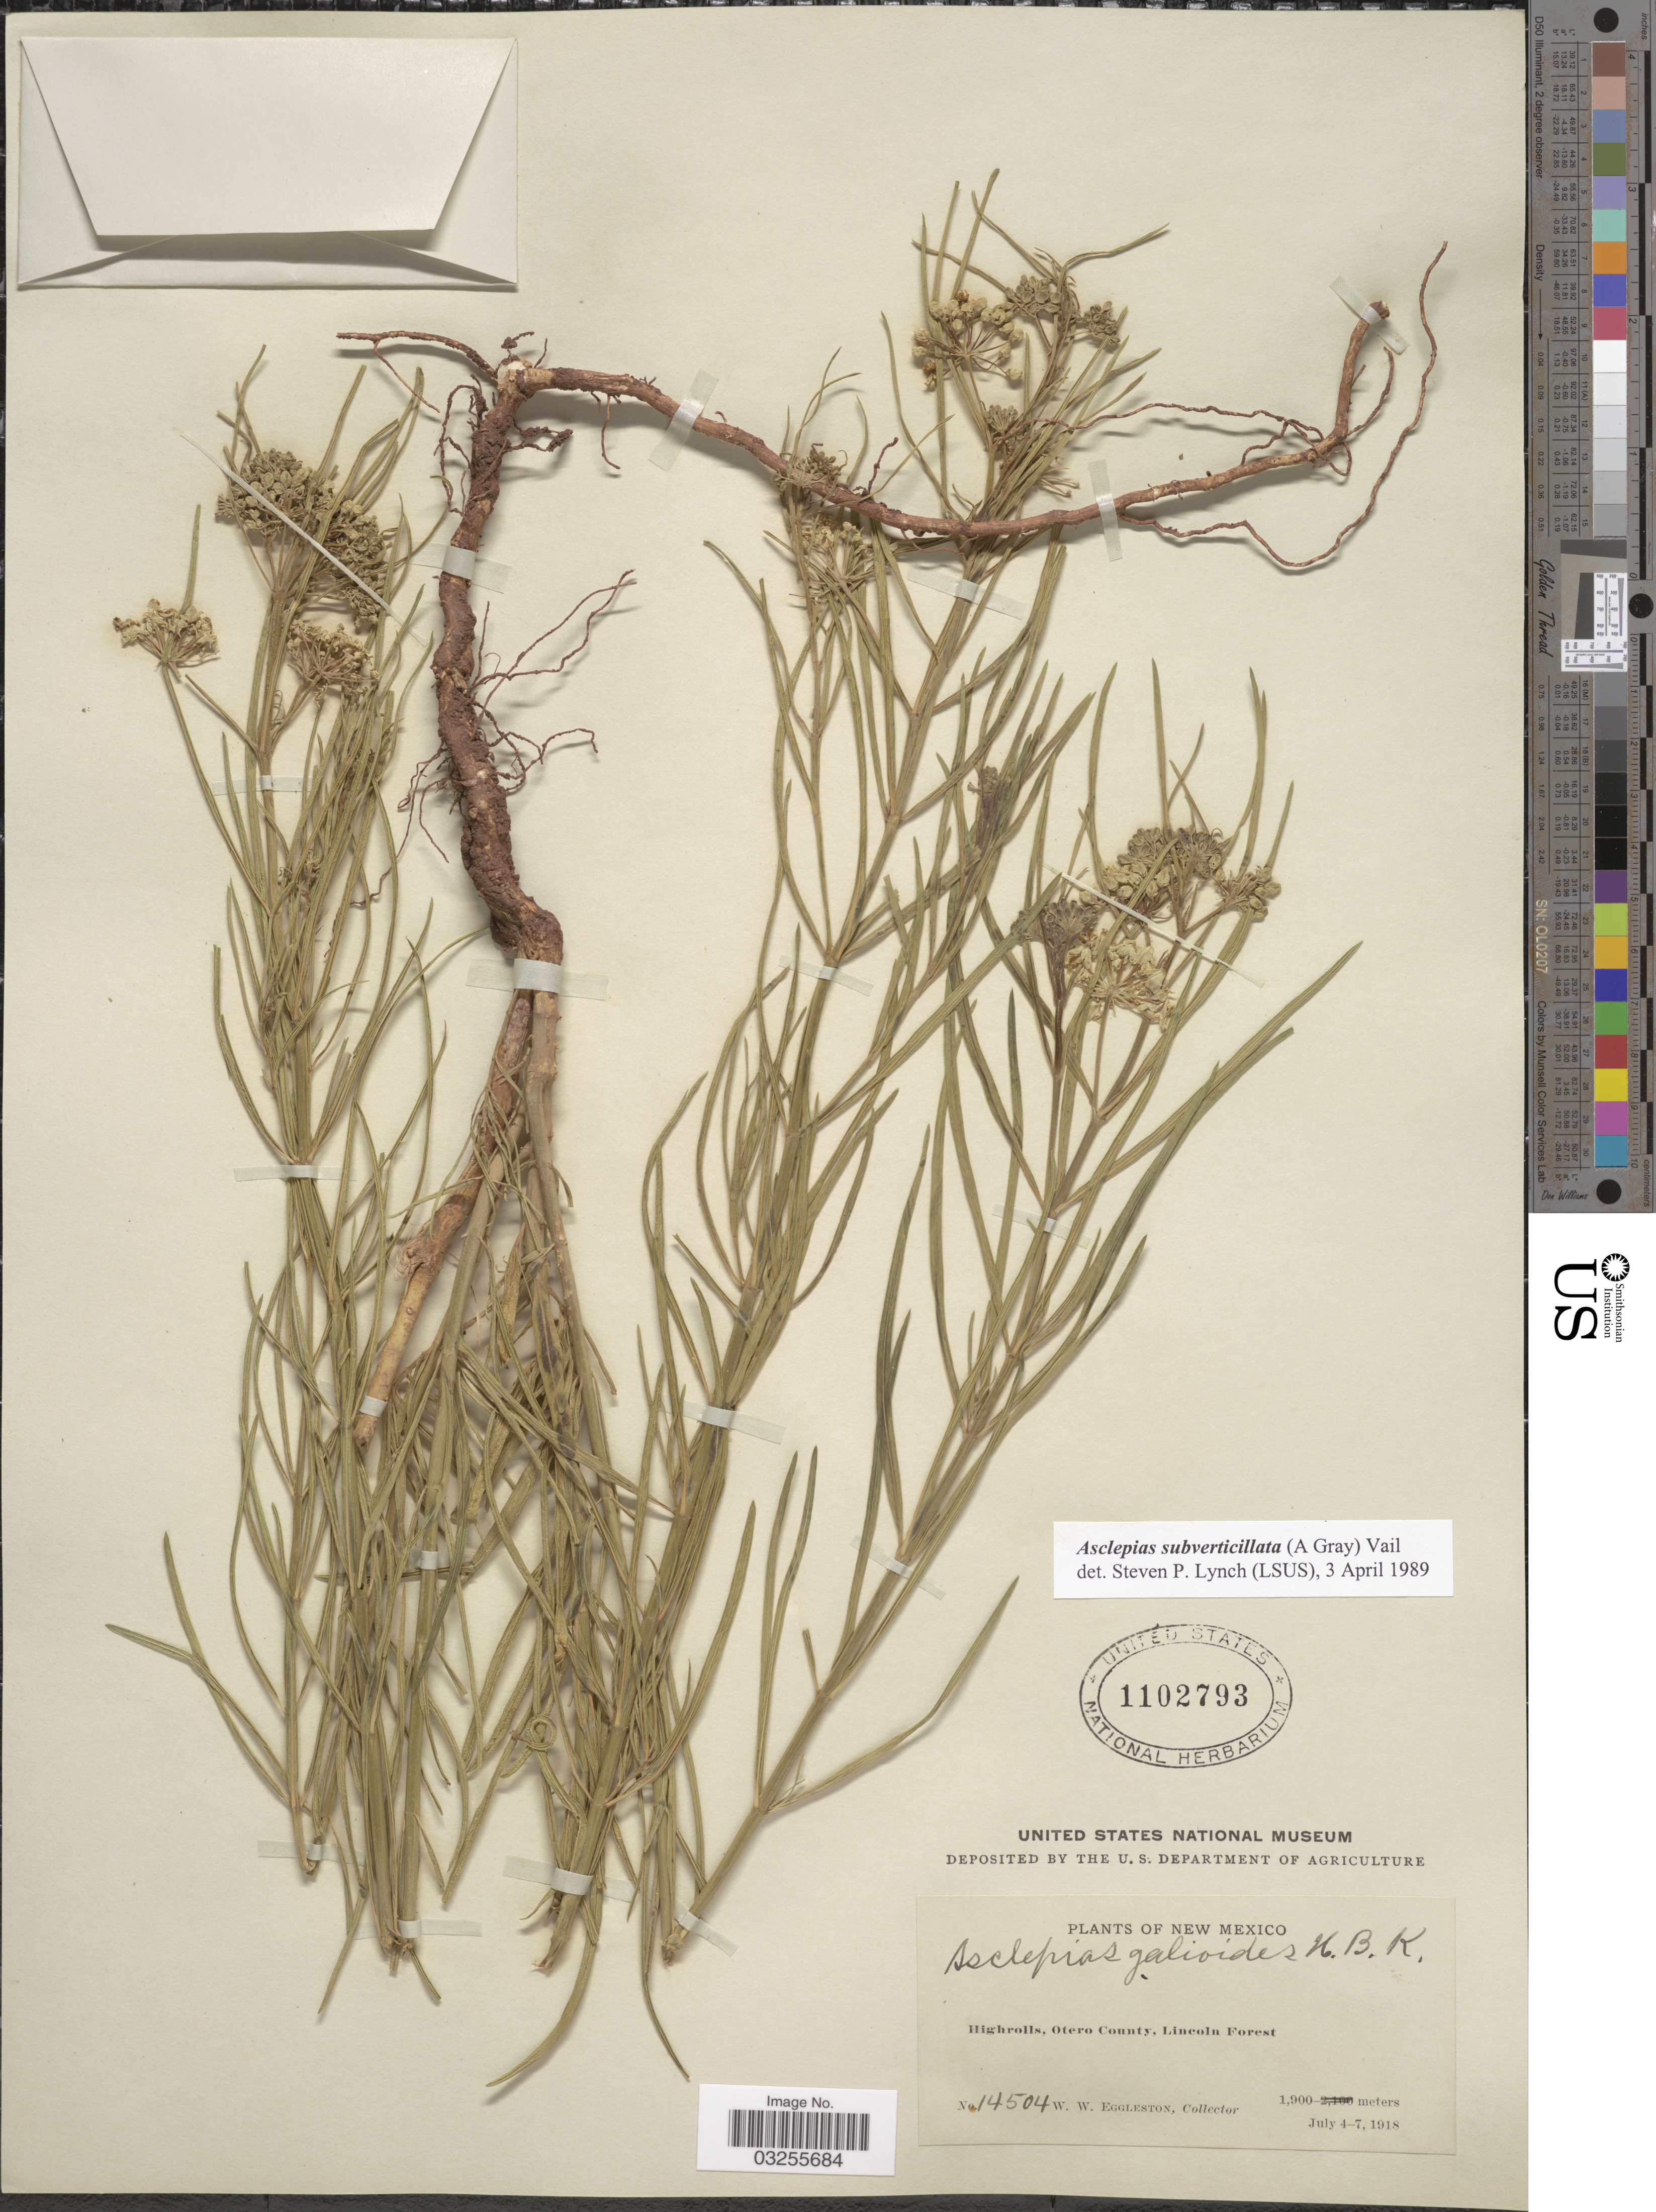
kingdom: Plantae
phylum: Tracheophyta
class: Magnoliopsida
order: Gentianales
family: Apocynaceae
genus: Asclepias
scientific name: Asclepias subverticillata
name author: (A. Gray) Vail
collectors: W. W. Eggleston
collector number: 14504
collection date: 1918-07-04/1918-07-07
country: United States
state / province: New Mexico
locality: Highrolls, Otero County, Lincoln Forest.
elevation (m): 1900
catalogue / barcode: US 1102793